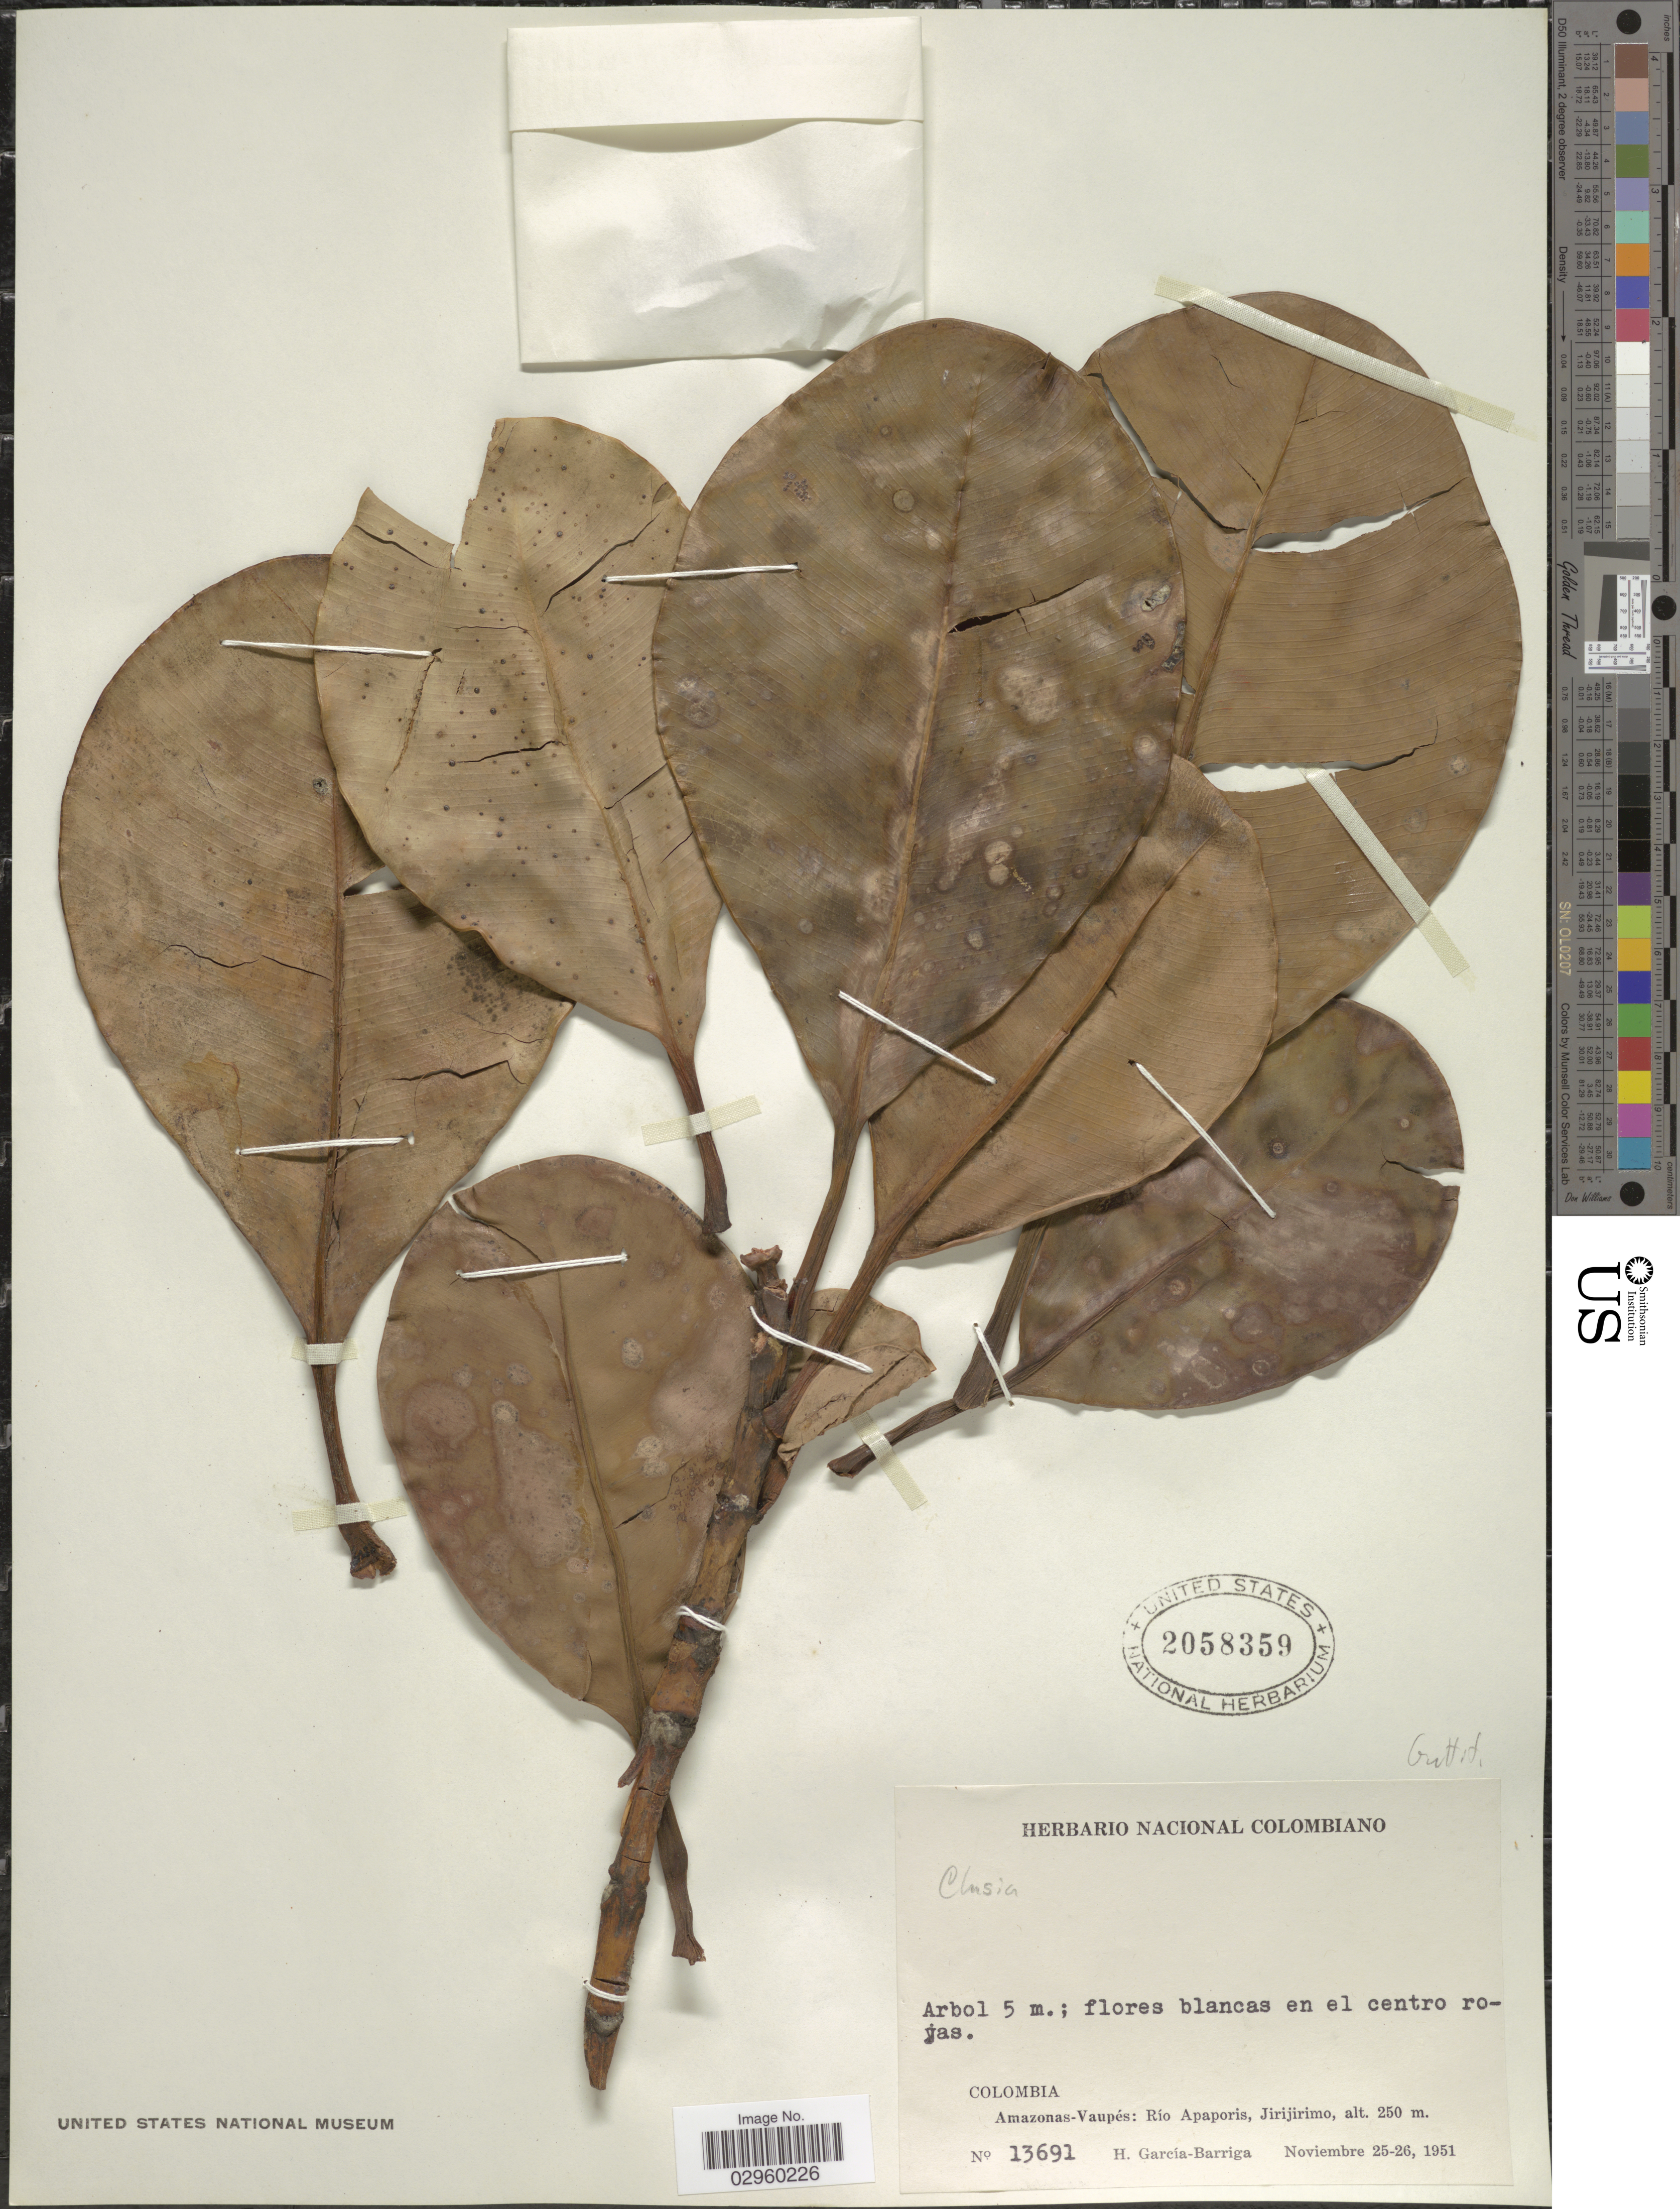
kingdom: Plantae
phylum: Tracheophyta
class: Magnoliopsida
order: Malpighiales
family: Clusiaceae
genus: Clusia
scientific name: Clusia sp.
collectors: H. García Barriga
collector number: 13691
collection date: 1951-11-25/1951-11-26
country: Colombia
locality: Amazonas-Vaupés: Rio Apaporis, Jirijirimo.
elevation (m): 250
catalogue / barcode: US 2058359